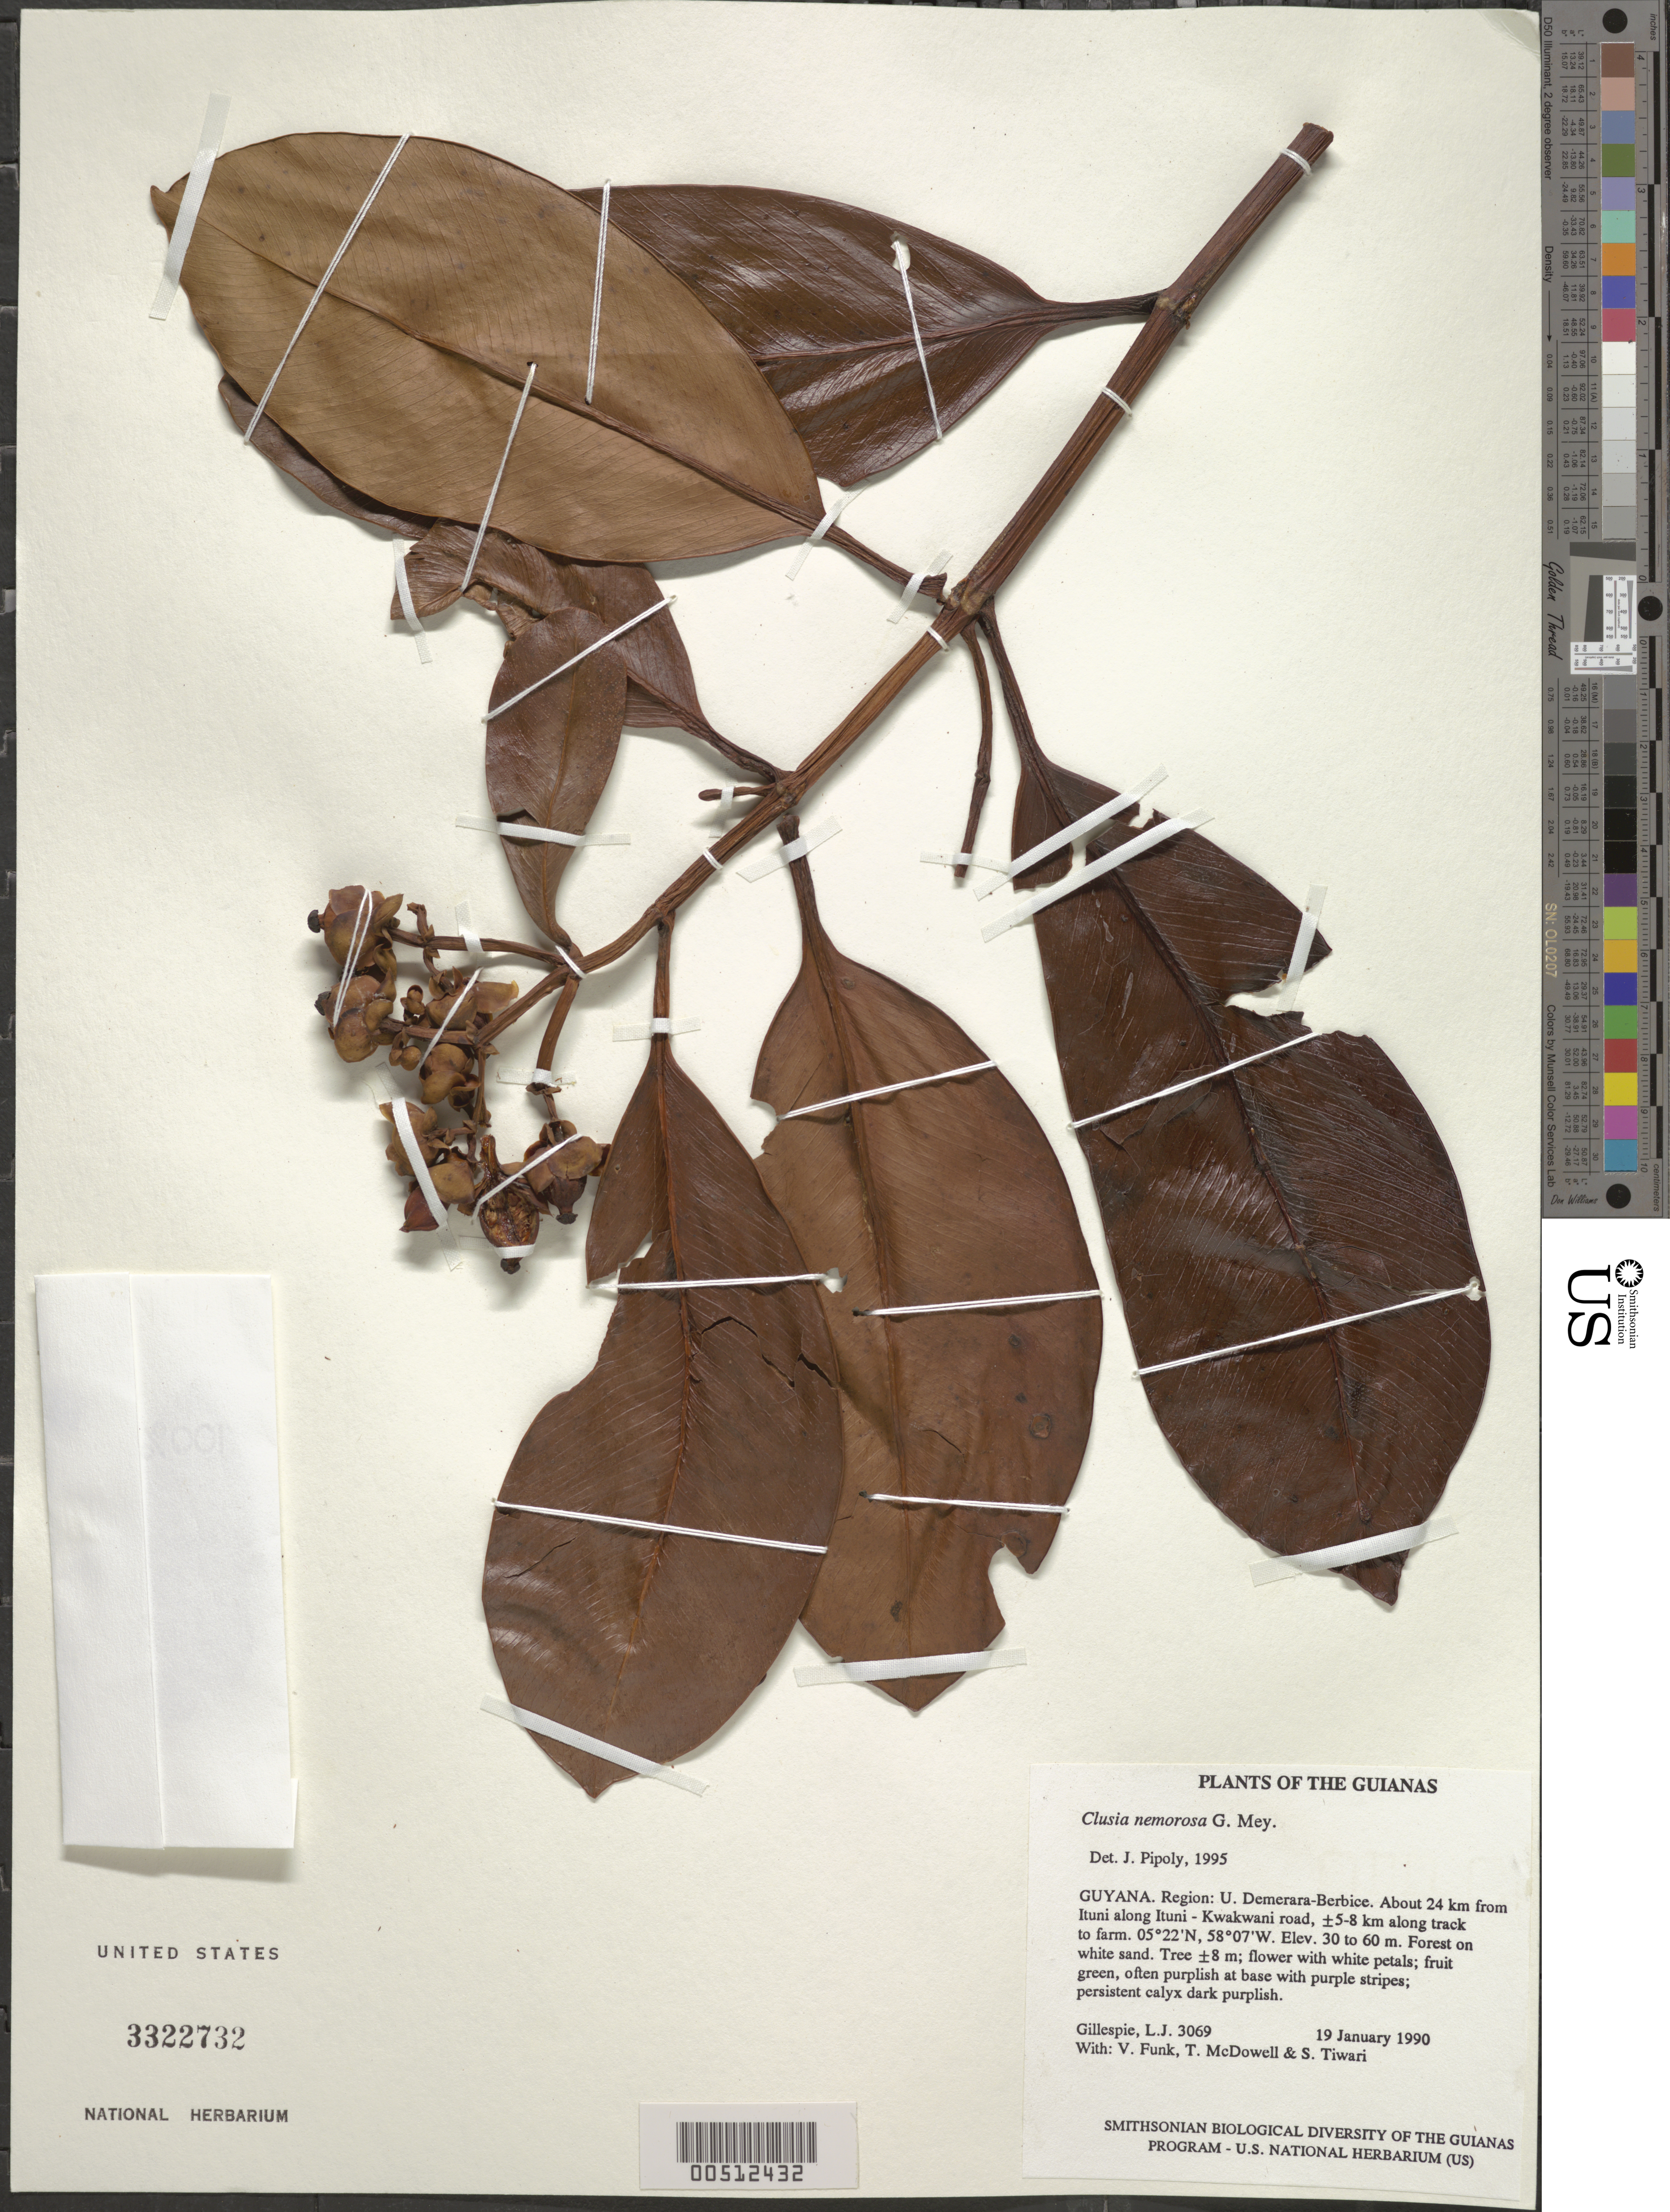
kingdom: Plantae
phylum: Tracheophyta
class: Magnoliopsida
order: Malpighiales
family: Clusiaceae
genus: Clusia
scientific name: Clusia nemorosa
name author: G. Mey.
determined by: Pipoly, J. J., III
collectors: L. J. Gillespie, V. Funk, T. McDowell & S. Tiwari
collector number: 3069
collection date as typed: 19 January 1990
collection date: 1990-01-19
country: Guyana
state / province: U. Demerara-Berbice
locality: About 24 km from Ituni along Ituni - Kwakwani road, ±5-8 km along track to farm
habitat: Forest on white sand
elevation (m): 30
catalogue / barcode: US 3322732